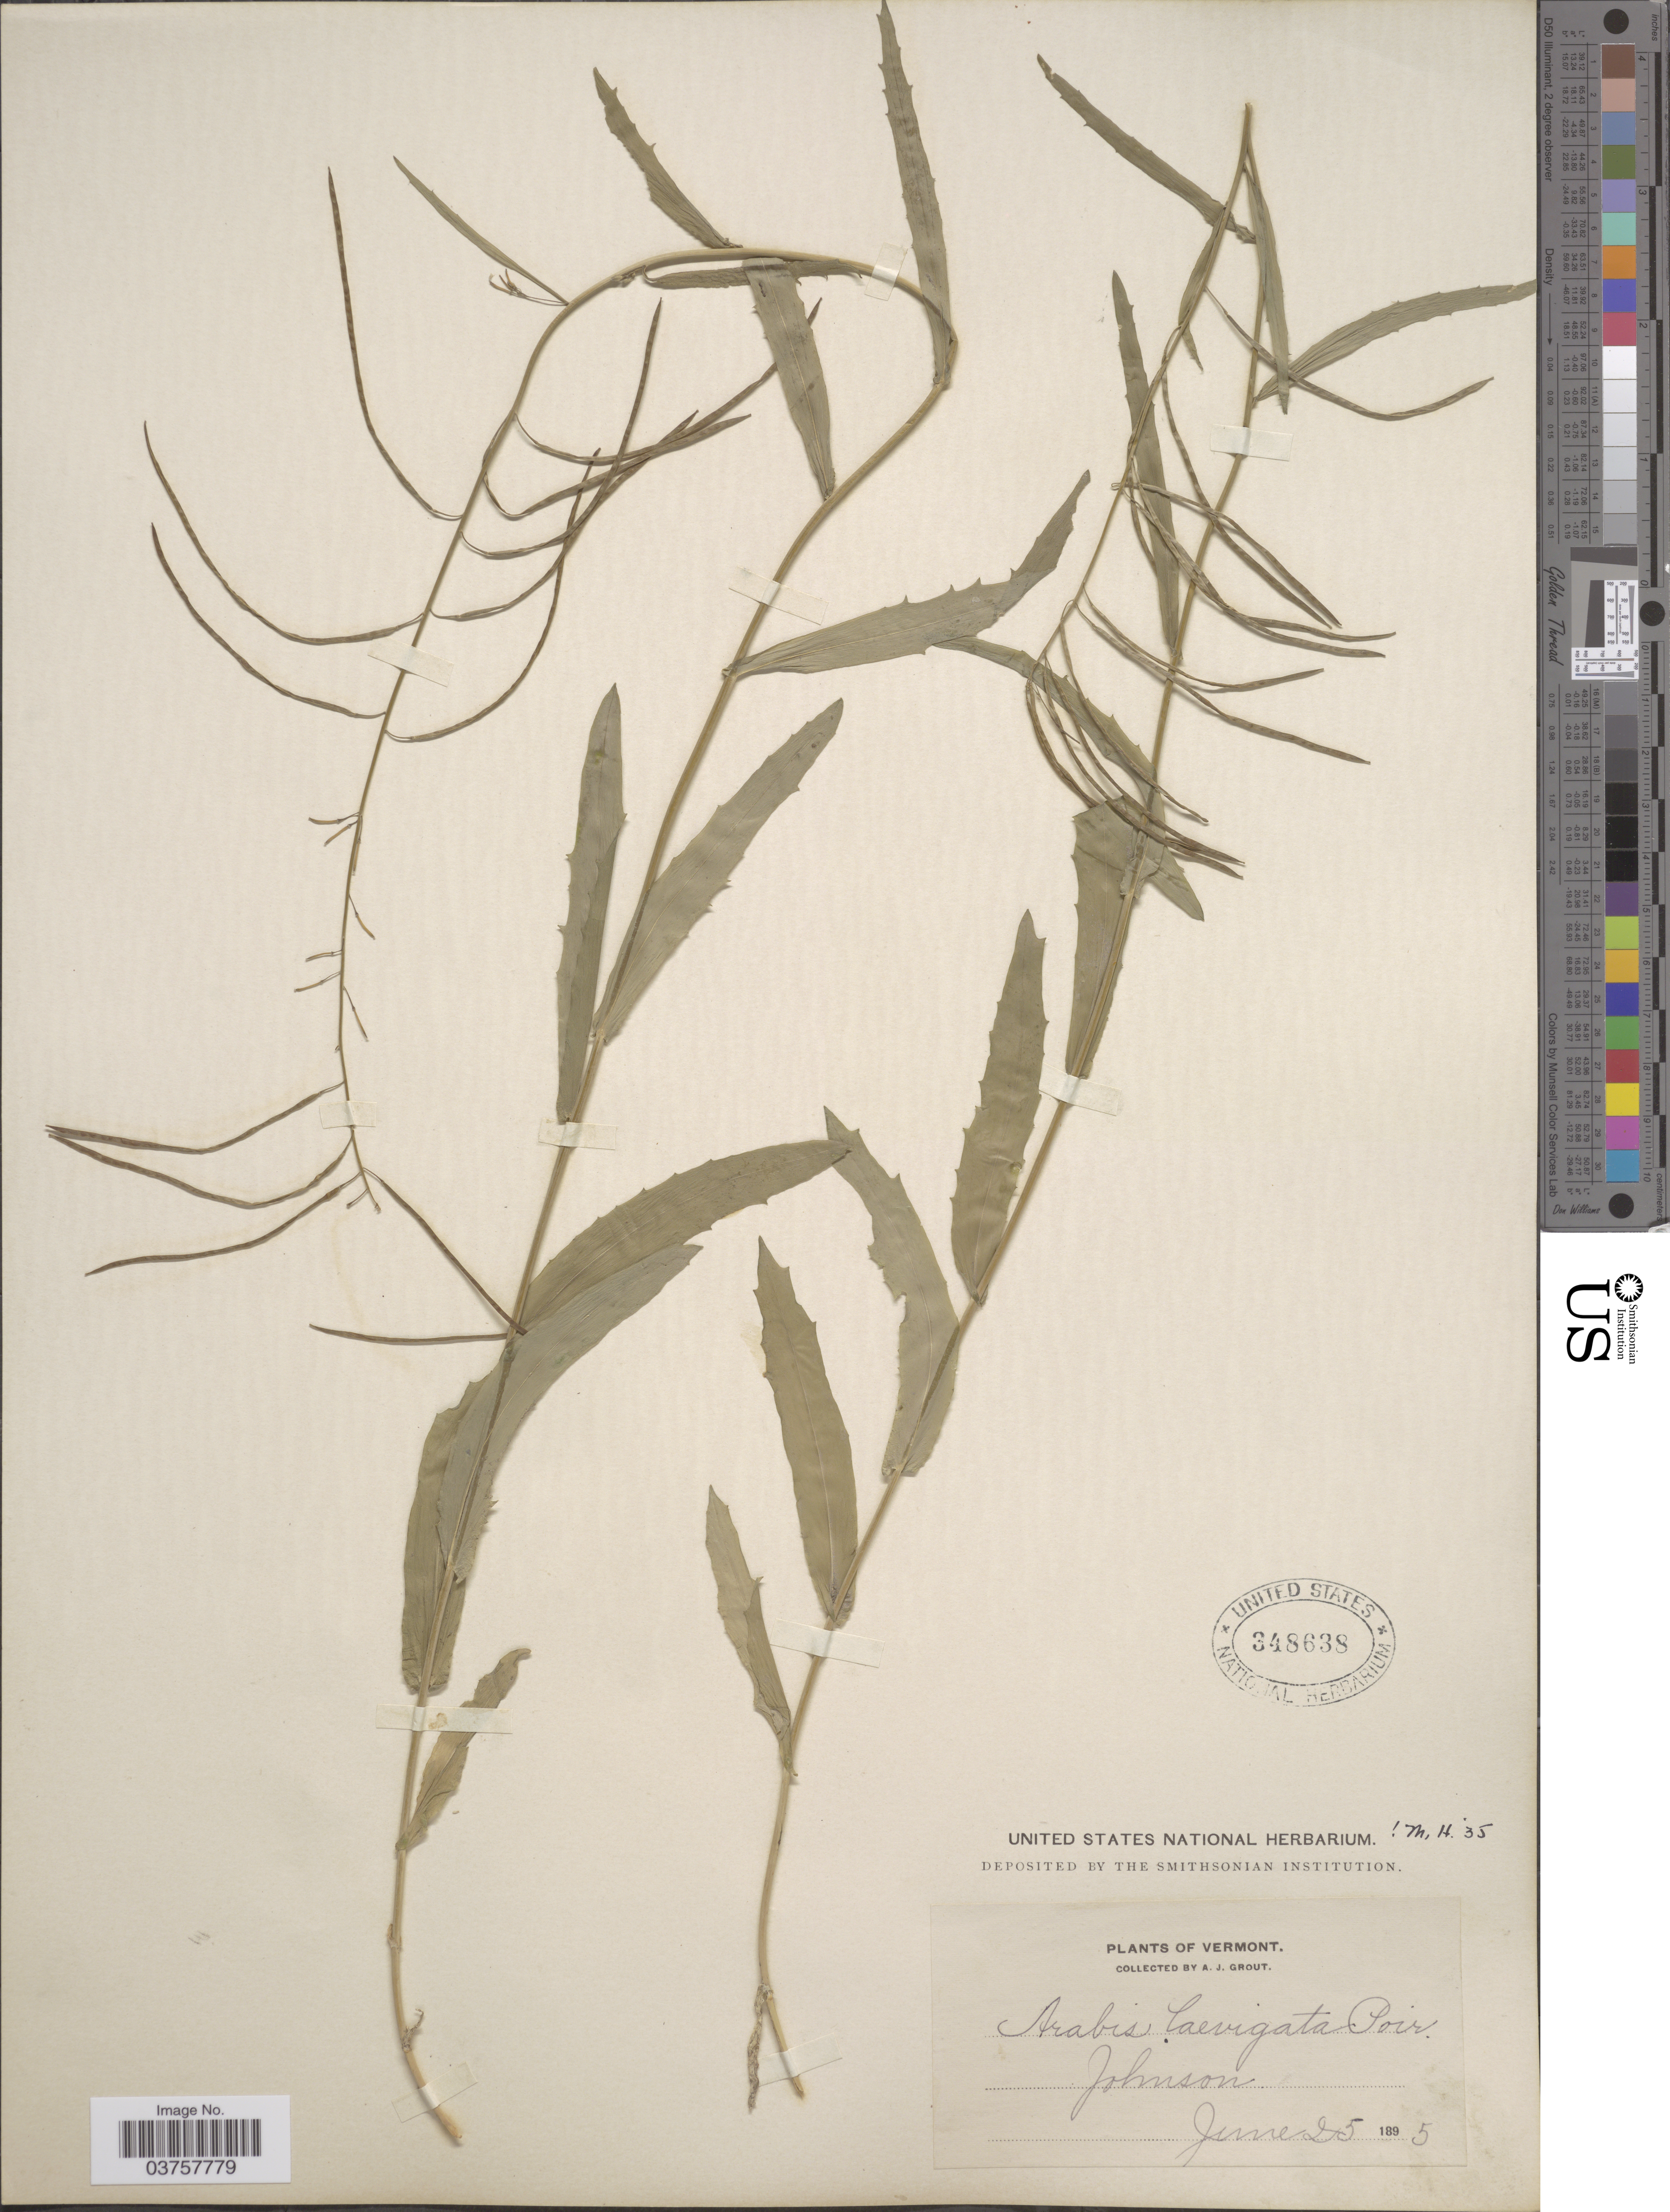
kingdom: Plantae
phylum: Tracheophyta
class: Magnoliopsida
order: Brassicales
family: Brassicaceae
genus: Arabis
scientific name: Arabis laevigata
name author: (Muhl. ex Willd.) Poir.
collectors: A. J. Grout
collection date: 1895-06-25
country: United States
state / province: Vermont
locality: Johnson.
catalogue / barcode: US 348638